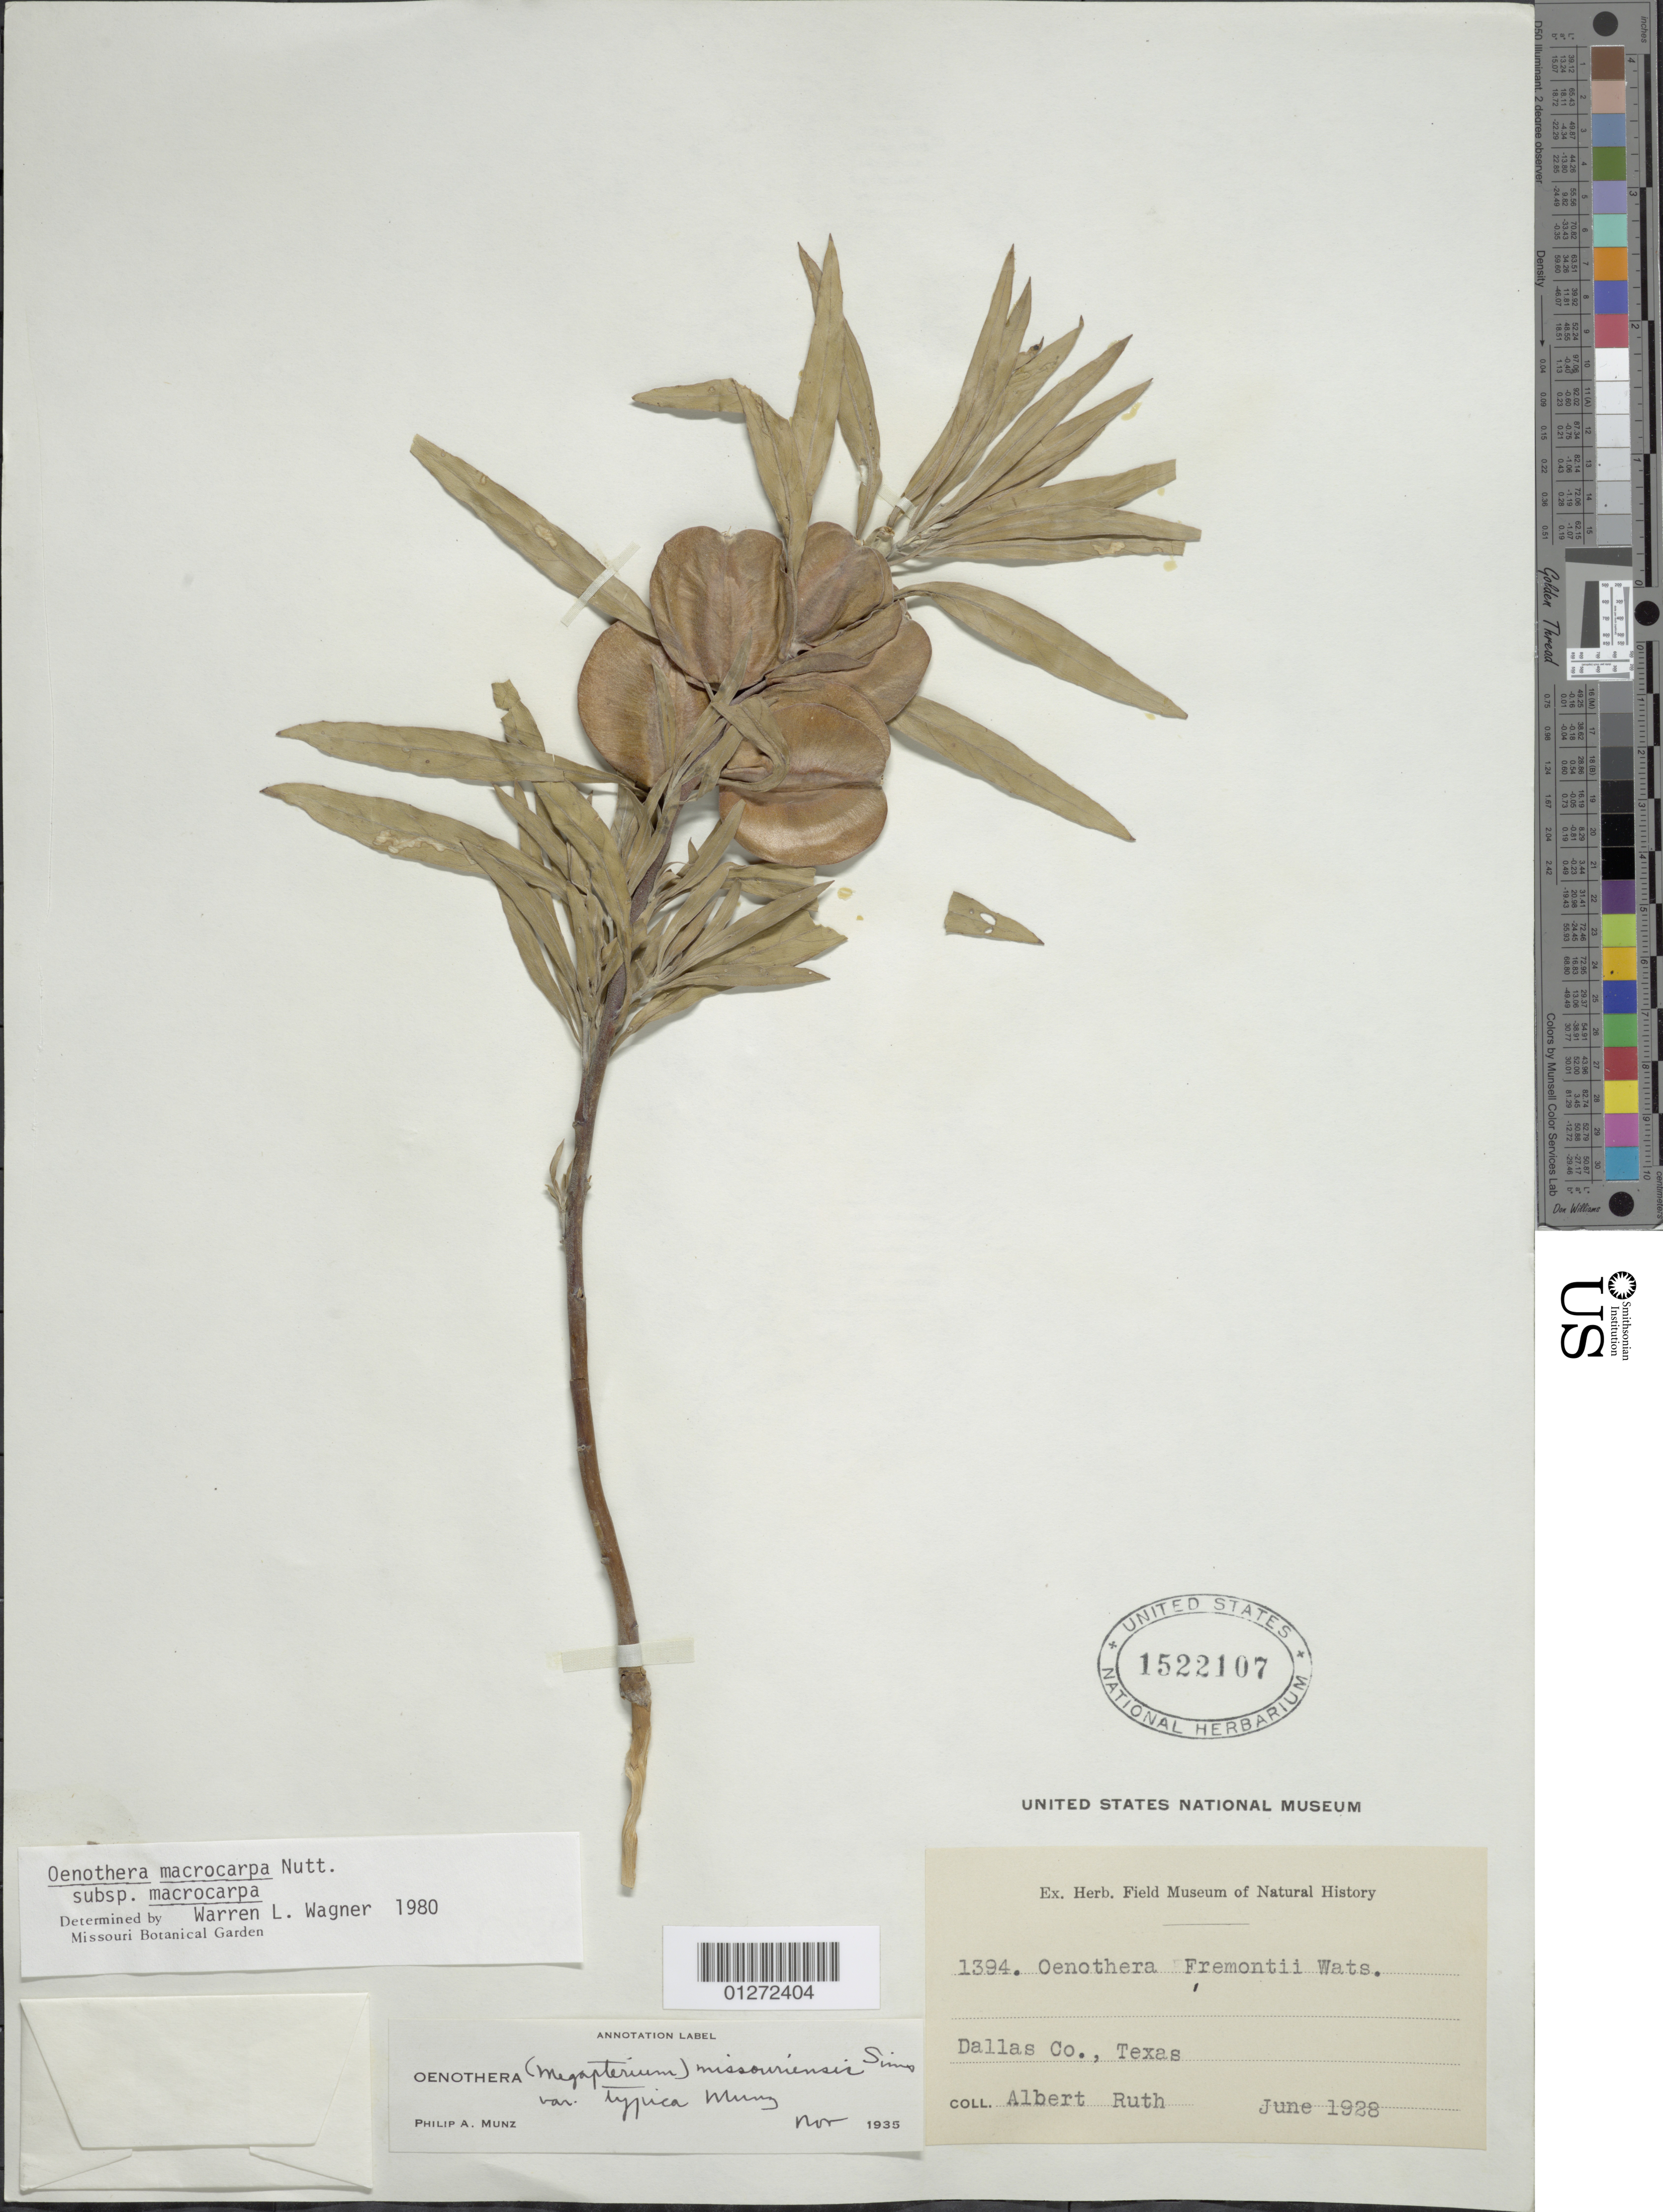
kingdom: Plantae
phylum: Tracheophyta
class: Magnoliopsida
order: Myrtales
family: Onagraceae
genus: Oenothera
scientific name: Oenothera macrocarpa subsp. macrocarpa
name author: Nutt.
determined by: Wagner, W. L., (BOT), Smithsonian Institution - National Museum of Natural History (UNITED STATES)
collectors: A. Ruth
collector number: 1394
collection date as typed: Jun 1928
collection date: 1928-06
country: United States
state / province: Texas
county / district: Dallas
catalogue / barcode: US 15221107